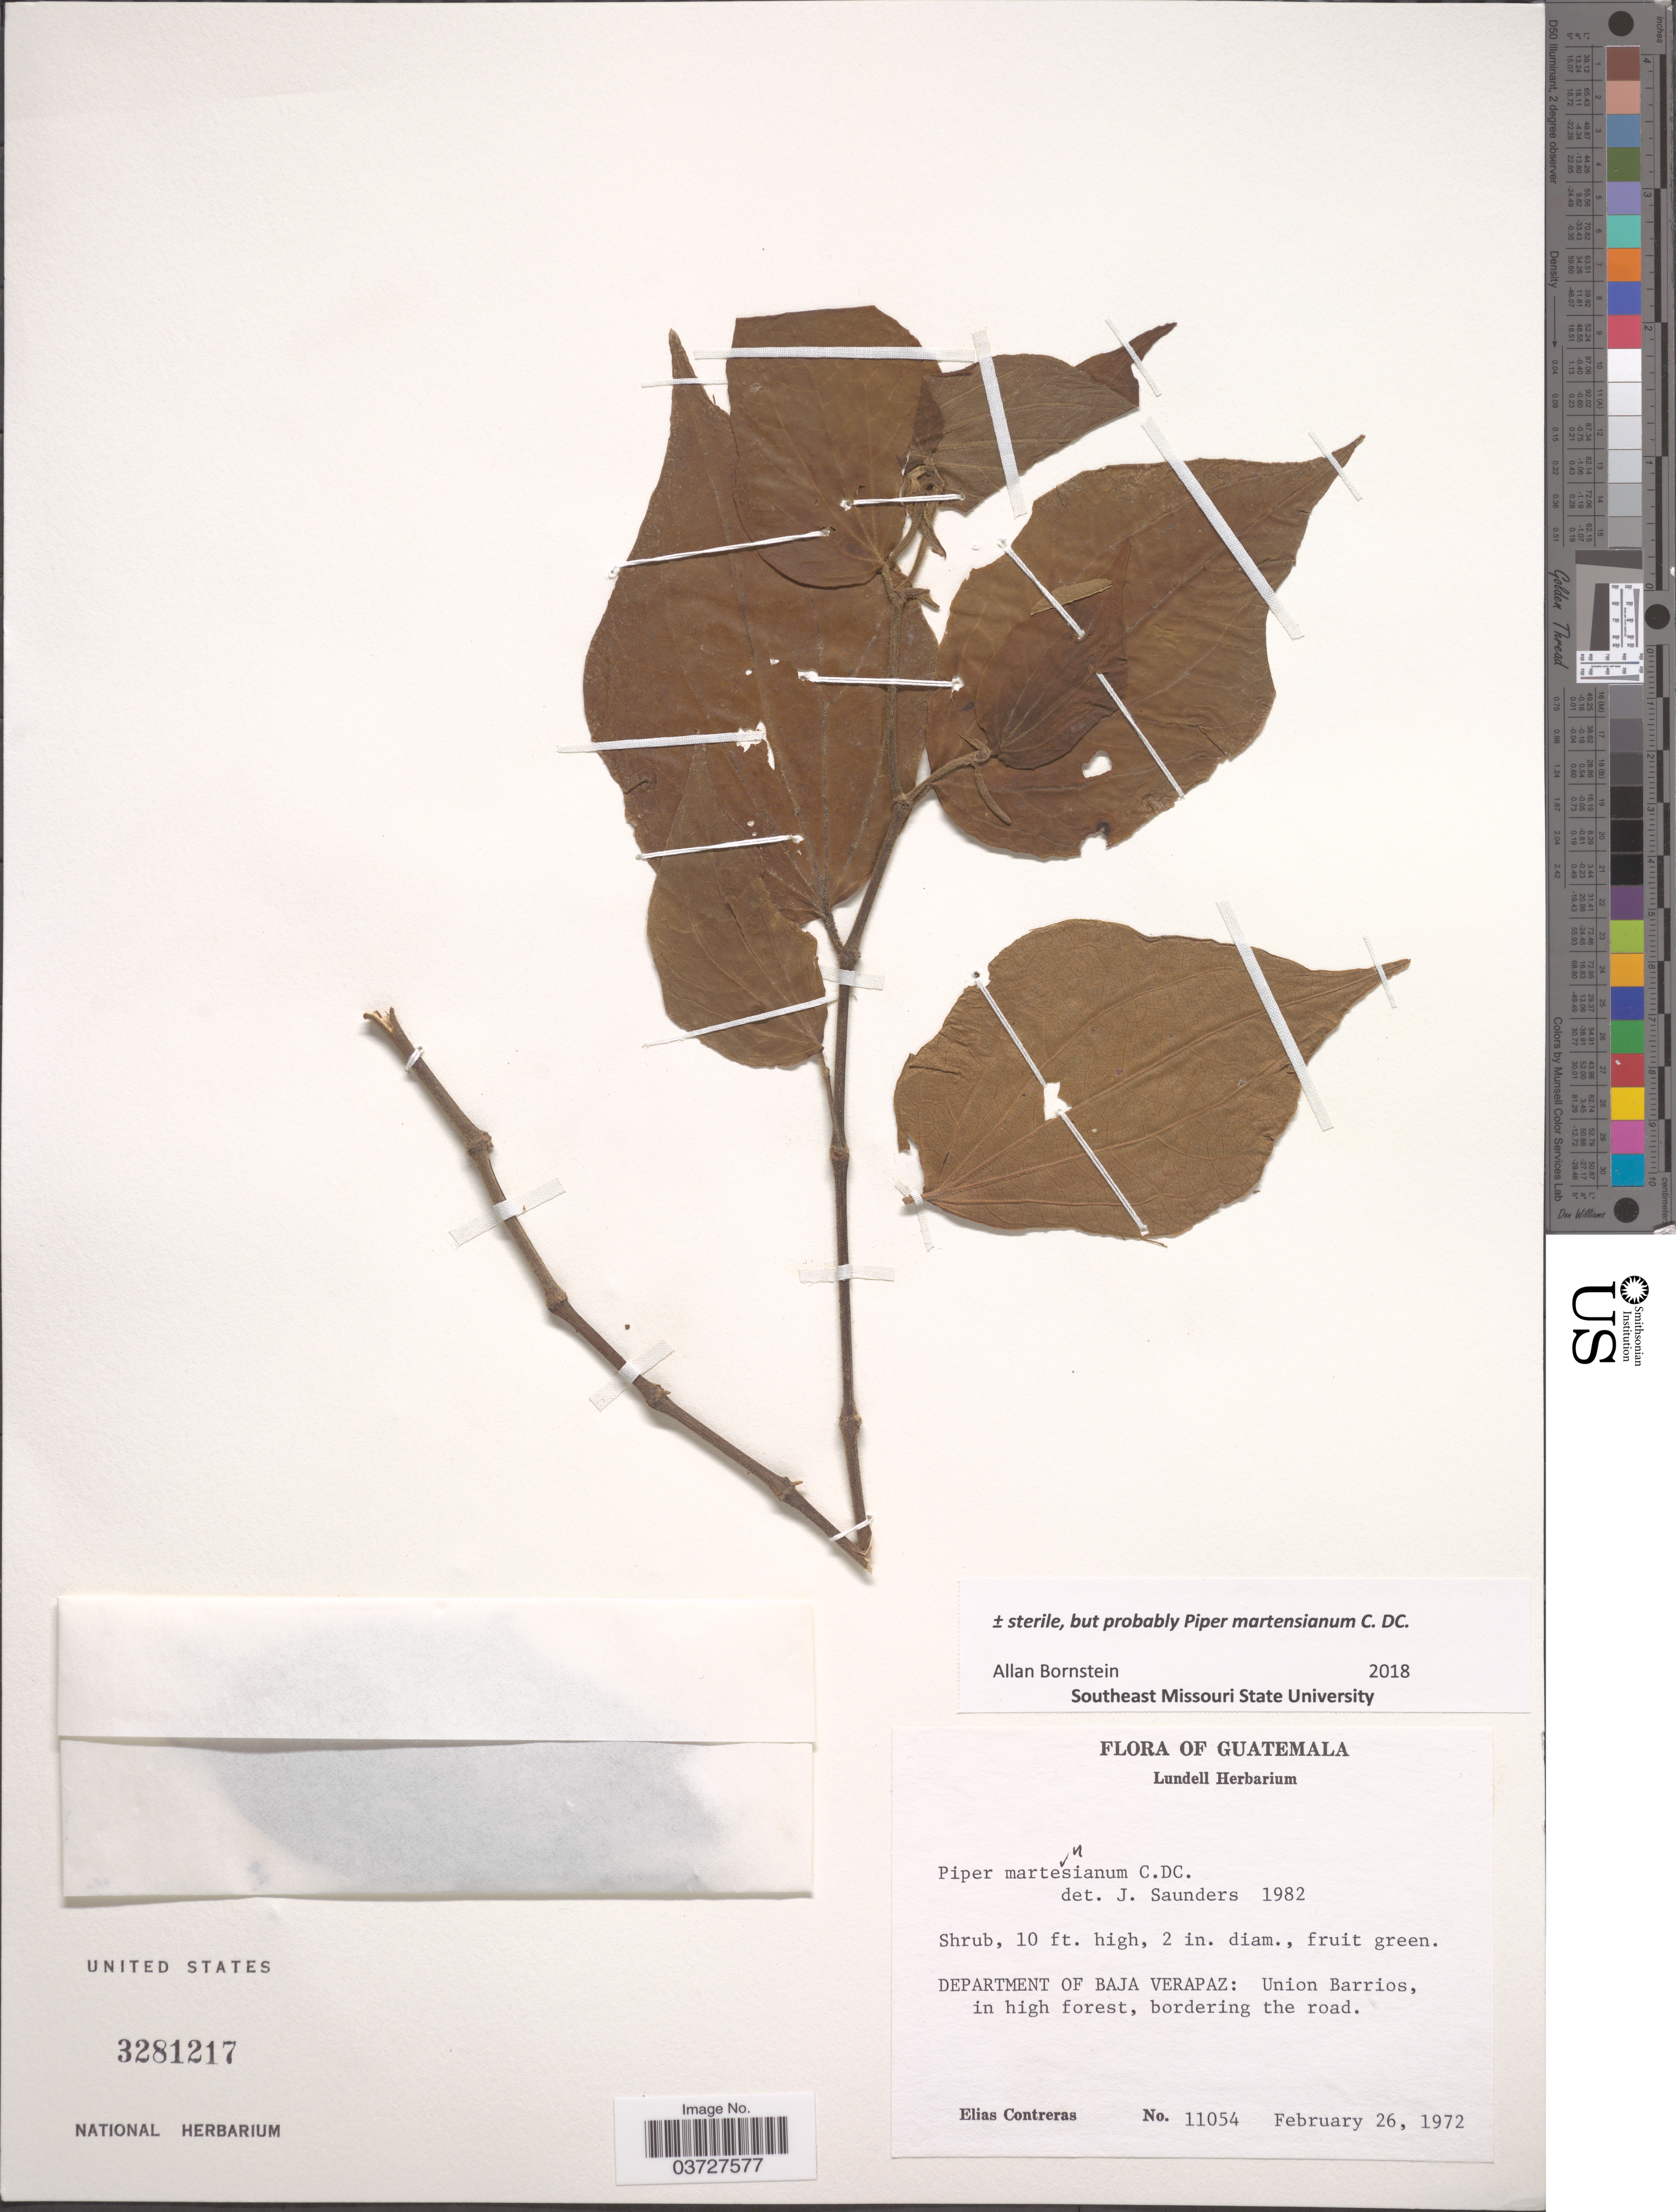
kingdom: Plantae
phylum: Tracheophyta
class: Magnoliopsida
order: Piperales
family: Piperaceae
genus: Piper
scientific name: Piper martensianum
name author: C. DC.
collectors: E. Contreras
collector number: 11054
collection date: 1972-02-26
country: Guatemala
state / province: Baja Verapaz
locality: Department of Baja Verapaz: Union Barrios, in high forest, bordering the road.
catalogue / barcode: US 3281217